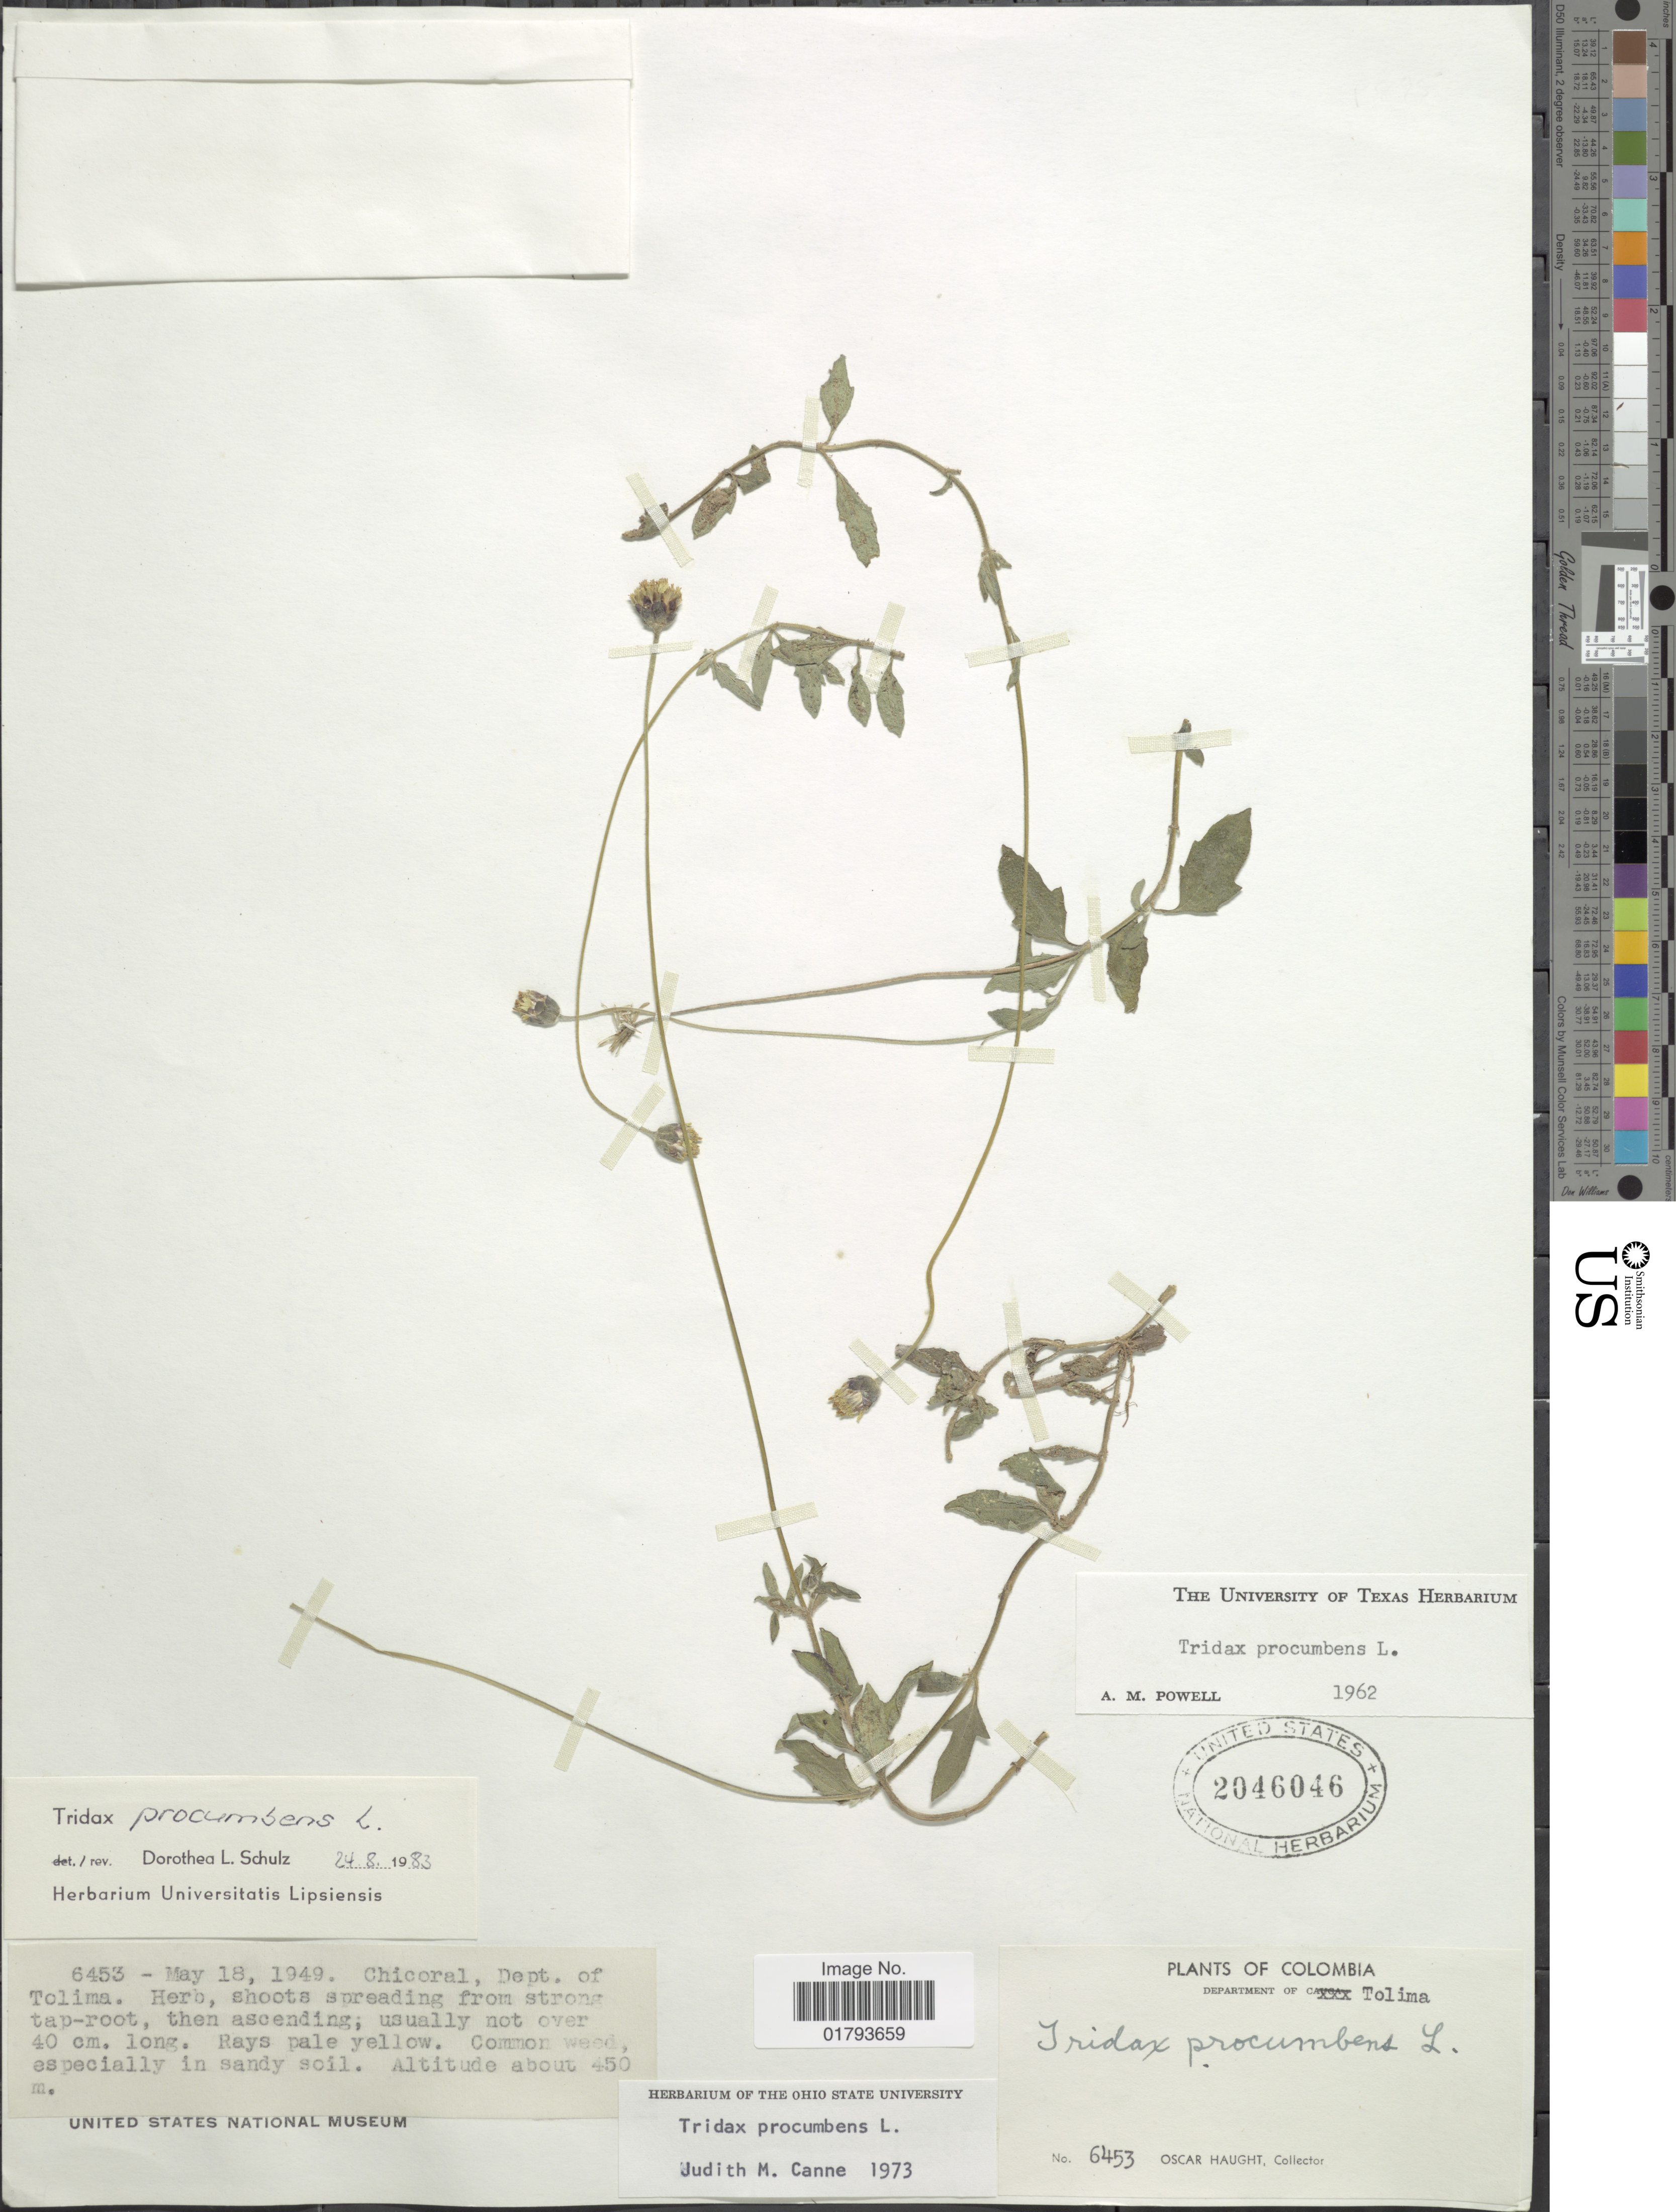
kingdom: Plantae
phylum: Tracheophyta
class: Magnoliopsida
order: Asterales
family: Asteraceae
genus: Tridax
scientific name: Tridax procumbens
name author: L.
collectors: O. L. Haught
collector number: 6453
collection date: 1949-05-18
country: Colombia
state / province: Tolima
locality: Chicoral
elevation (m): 450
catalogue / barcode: US 2046046